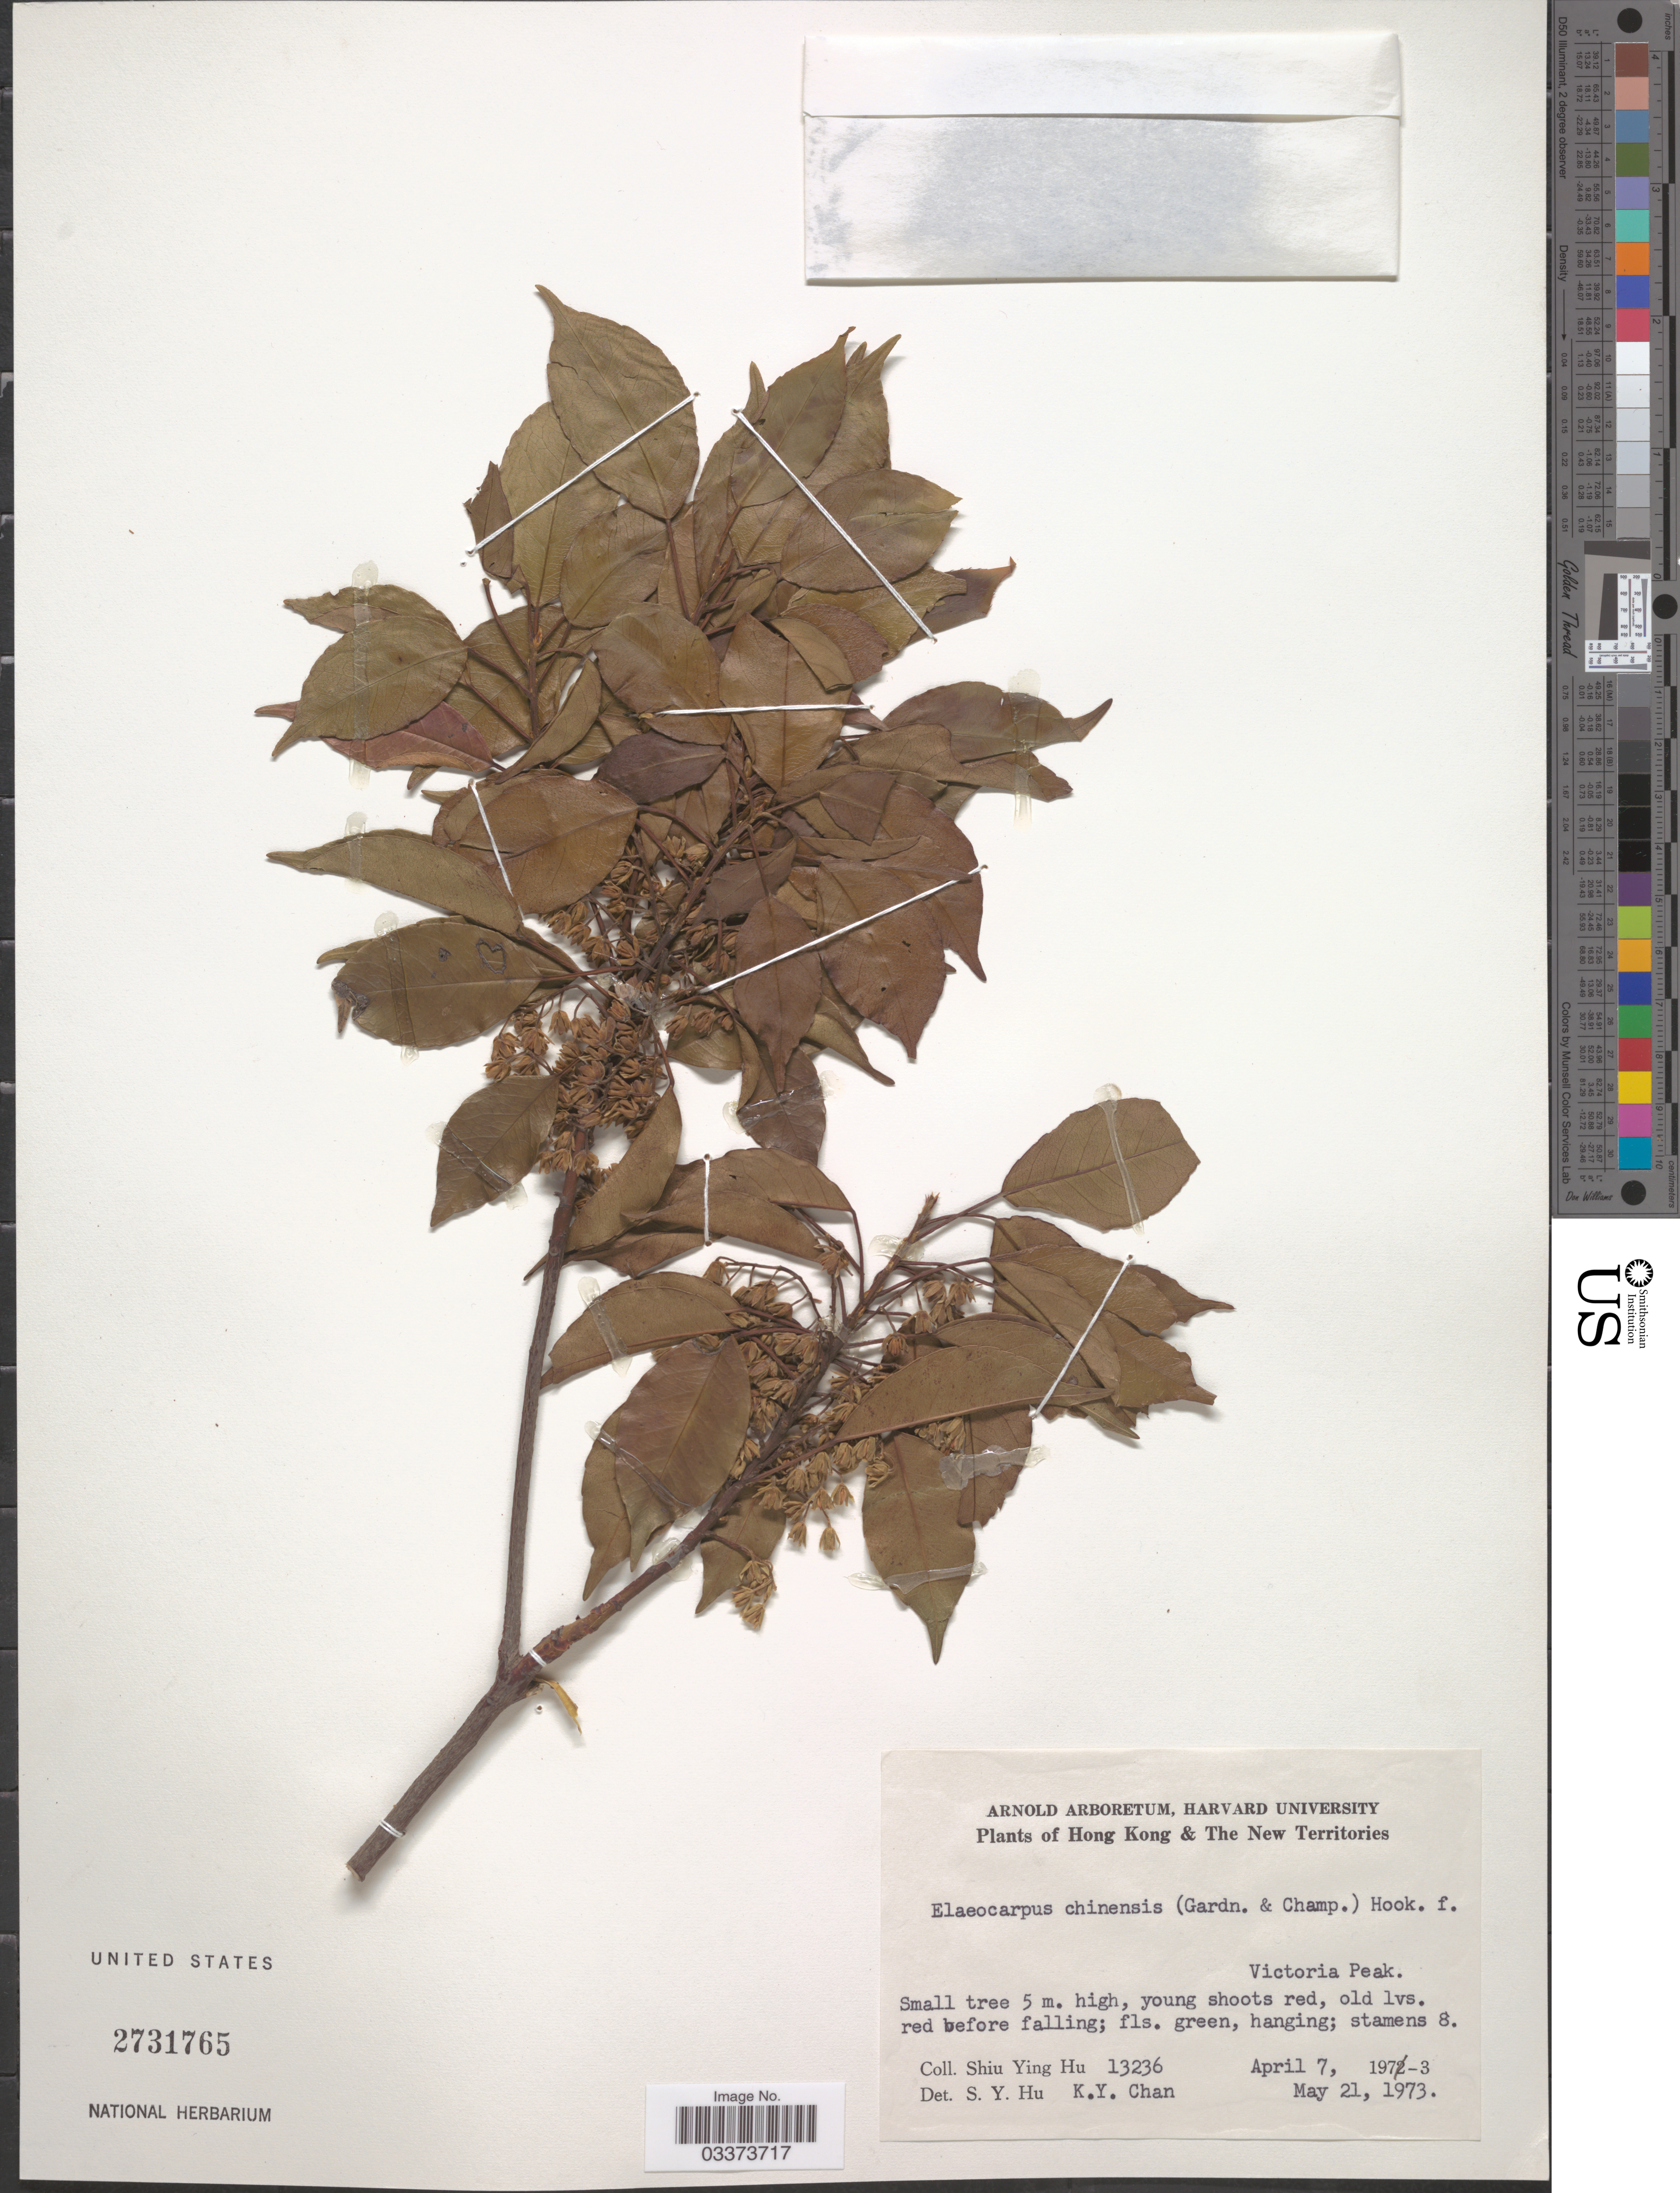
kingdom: Plantae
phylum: Tracheophyta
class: Magnoliopsida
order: Oxalidales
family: Elaeocarpaceae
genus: Elaeocarpus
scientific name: Elaeocarpus chinensis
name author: (A. Gray & Ch) Hook. f.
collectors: S. Y. Hu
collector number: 13236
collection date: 1973-04-07/1973-05-21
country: China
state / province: Hong Kong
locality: The New Territories, Victoria Peak.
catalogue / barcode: US 2731765